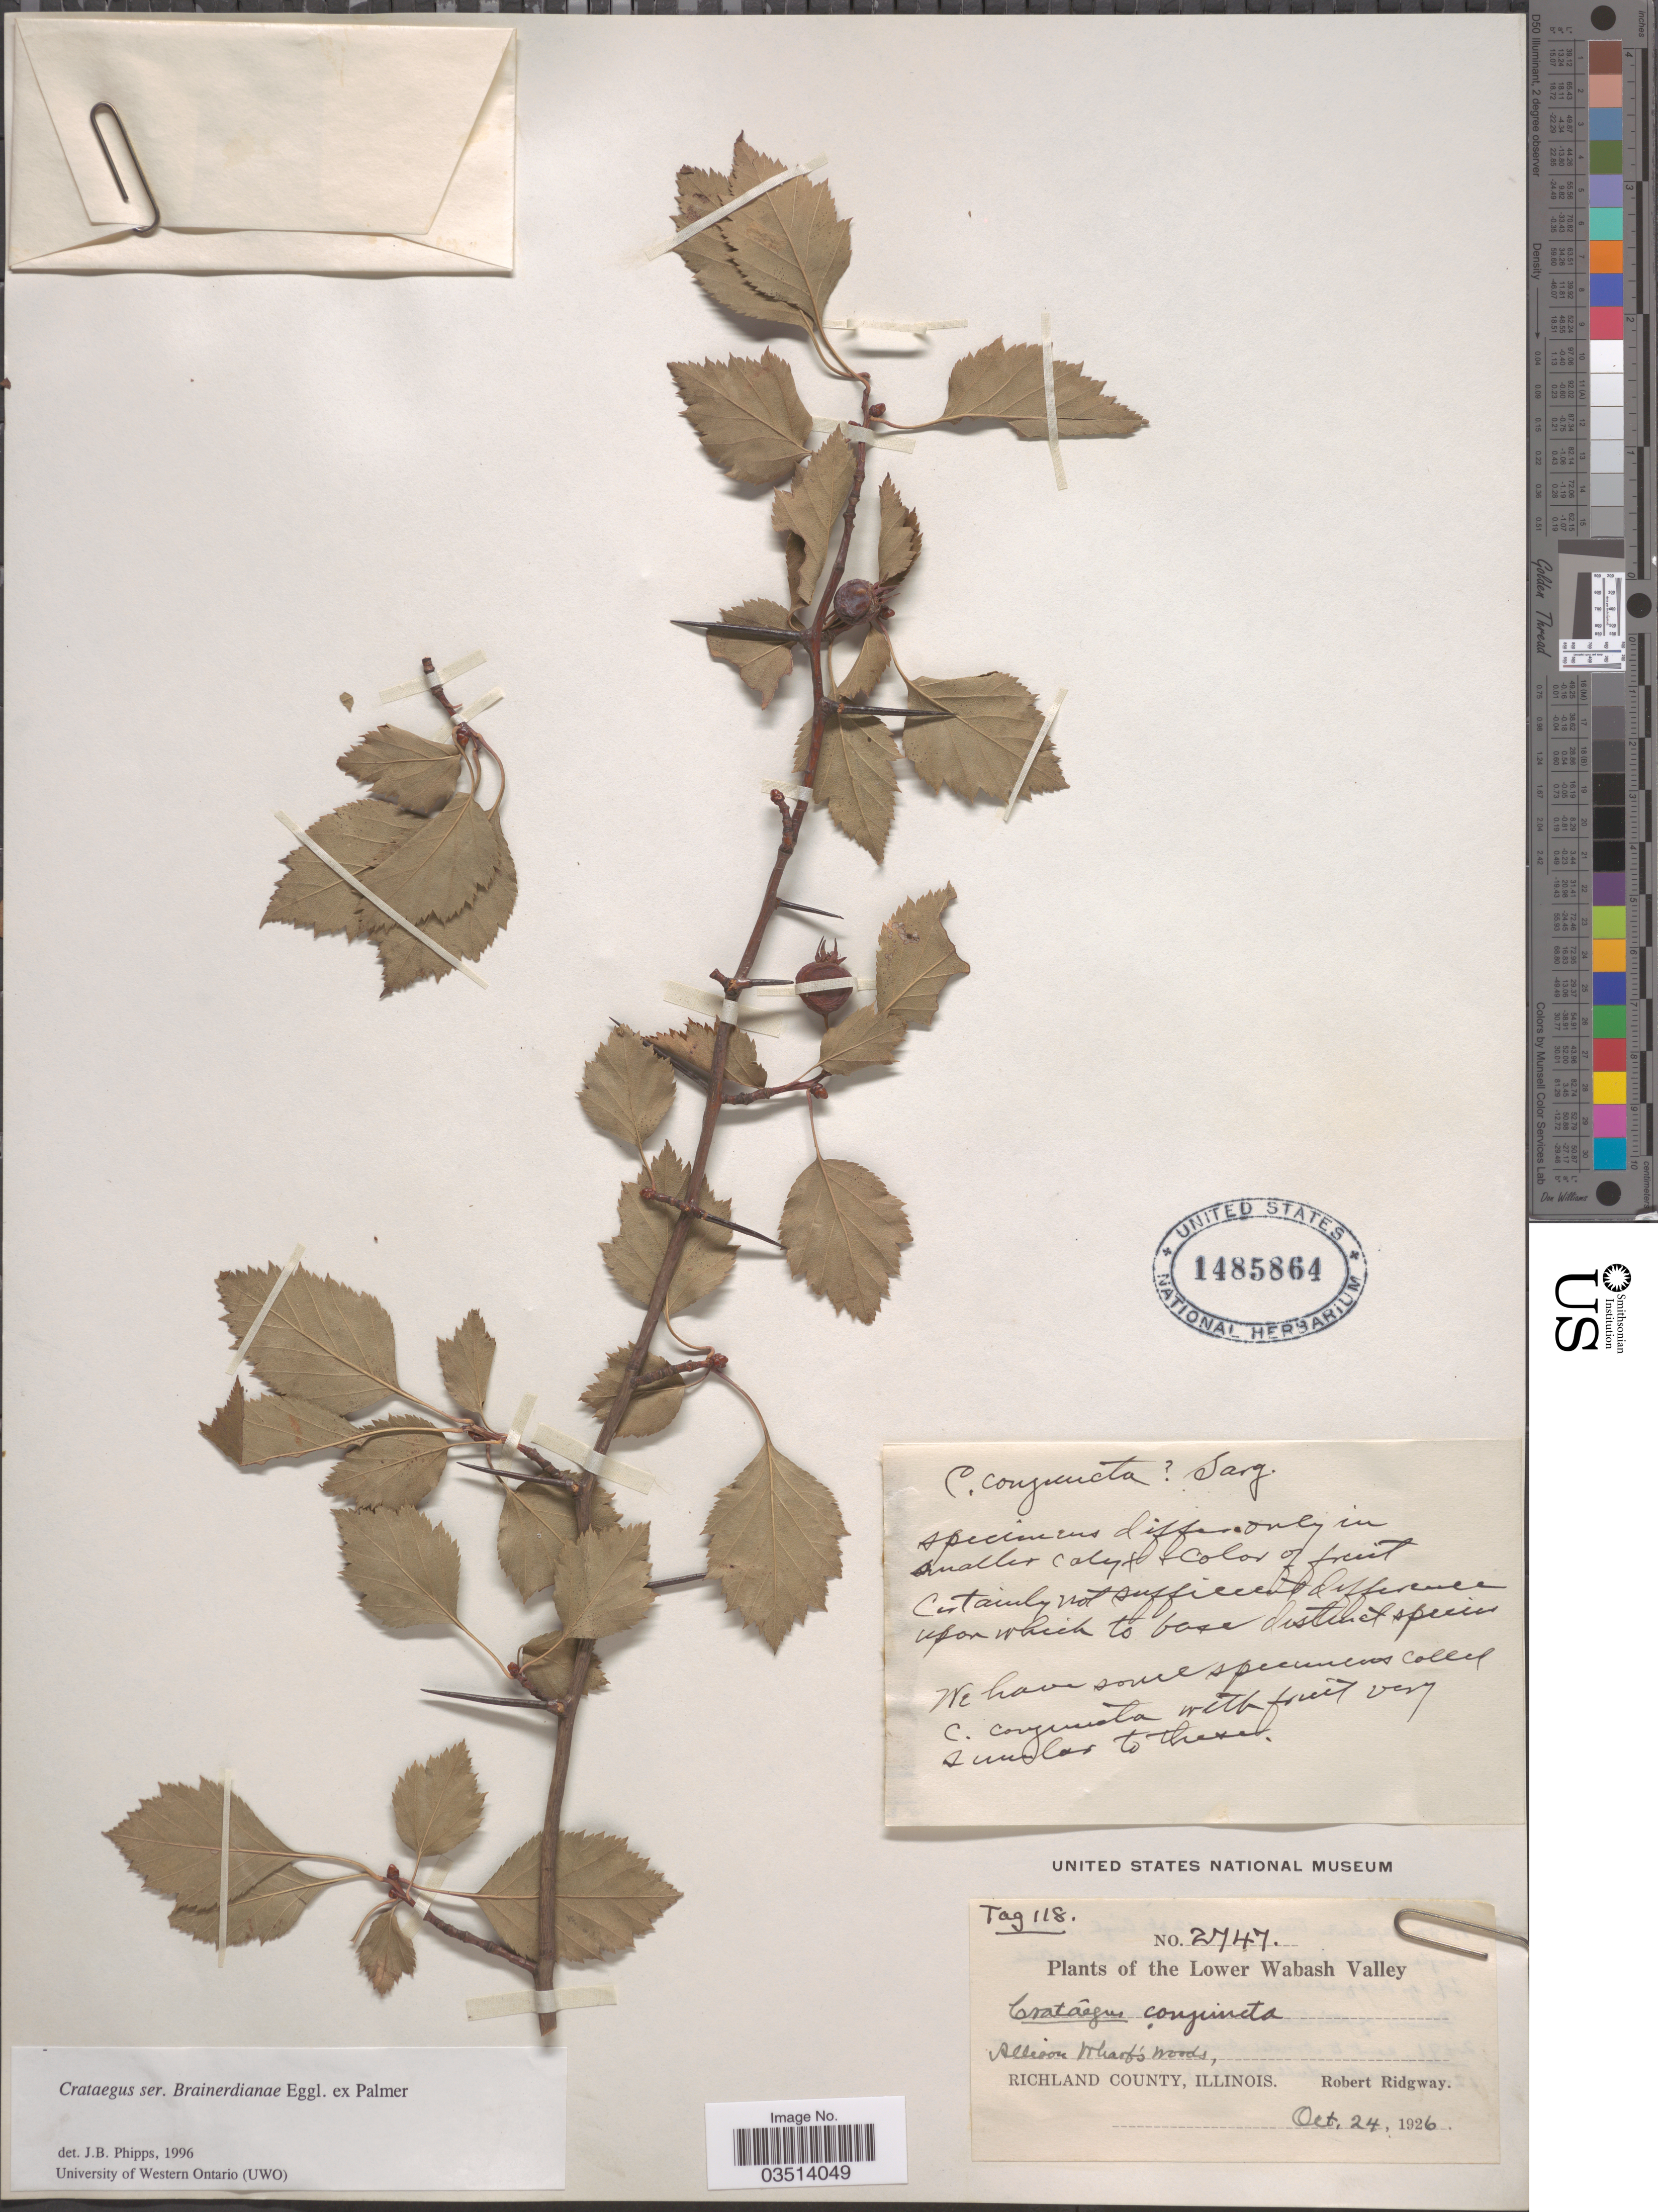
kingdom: Plantae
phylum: Tracheophyta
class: Magnoliopsida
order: Rosales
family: Rosaceae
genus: Crataegus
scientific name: Crataegus conjuncta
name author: Sarg.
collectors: R. Ridgway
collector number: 2747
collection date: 1926-10-24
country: United States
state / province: Illinois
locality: The Lower Wabash Valley. Allison Wharf's Woods, Richland County.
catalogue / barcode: US 1485864